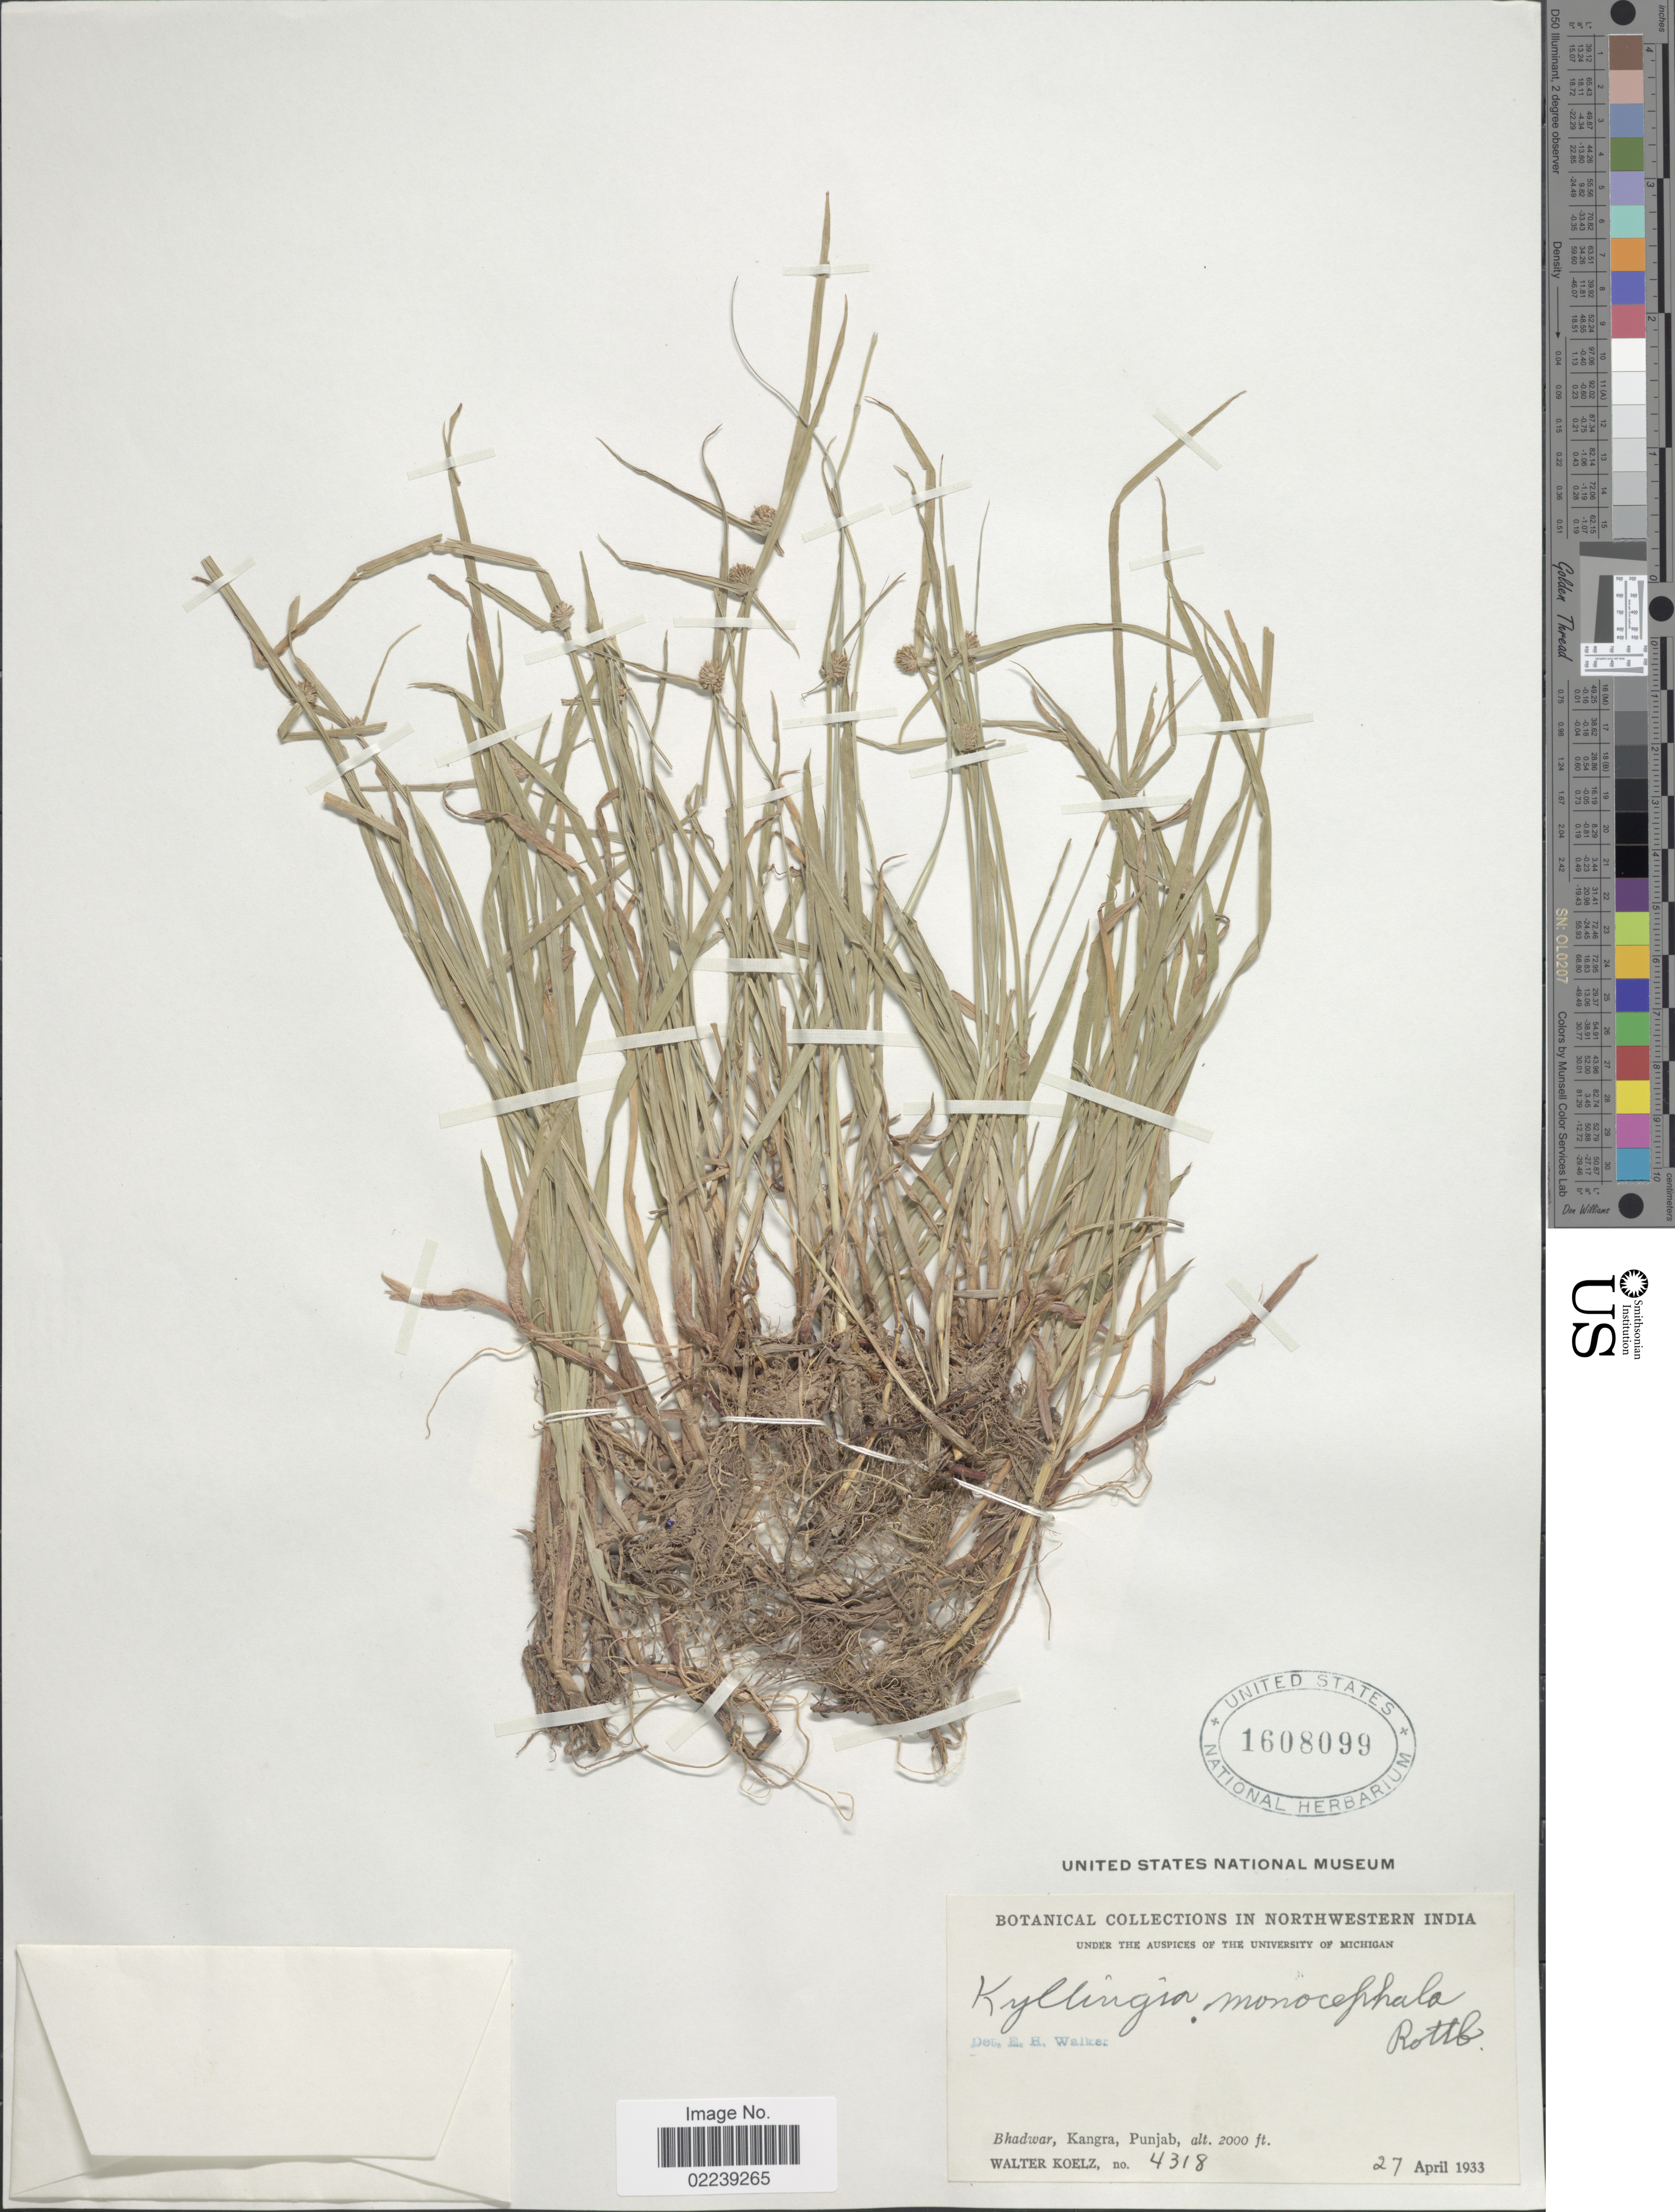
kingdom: Plantae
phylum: Tracheophyta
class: Liliopsida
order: Poales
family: Cyperaceae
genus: Cyperus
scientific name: Cyperus brevifolius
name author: (Rottb.) Hassk.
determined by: Strong, M. T., (US), Smithsonian Institution - National Museum of Natural History (UNITED STATES)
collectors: W. N. Koelz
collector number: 4318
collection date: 1933-04-27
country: India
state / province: Punjab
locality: Northwestern India, Bhadwar, Kangra, Punjab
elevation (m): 610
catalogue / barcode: US 1608099